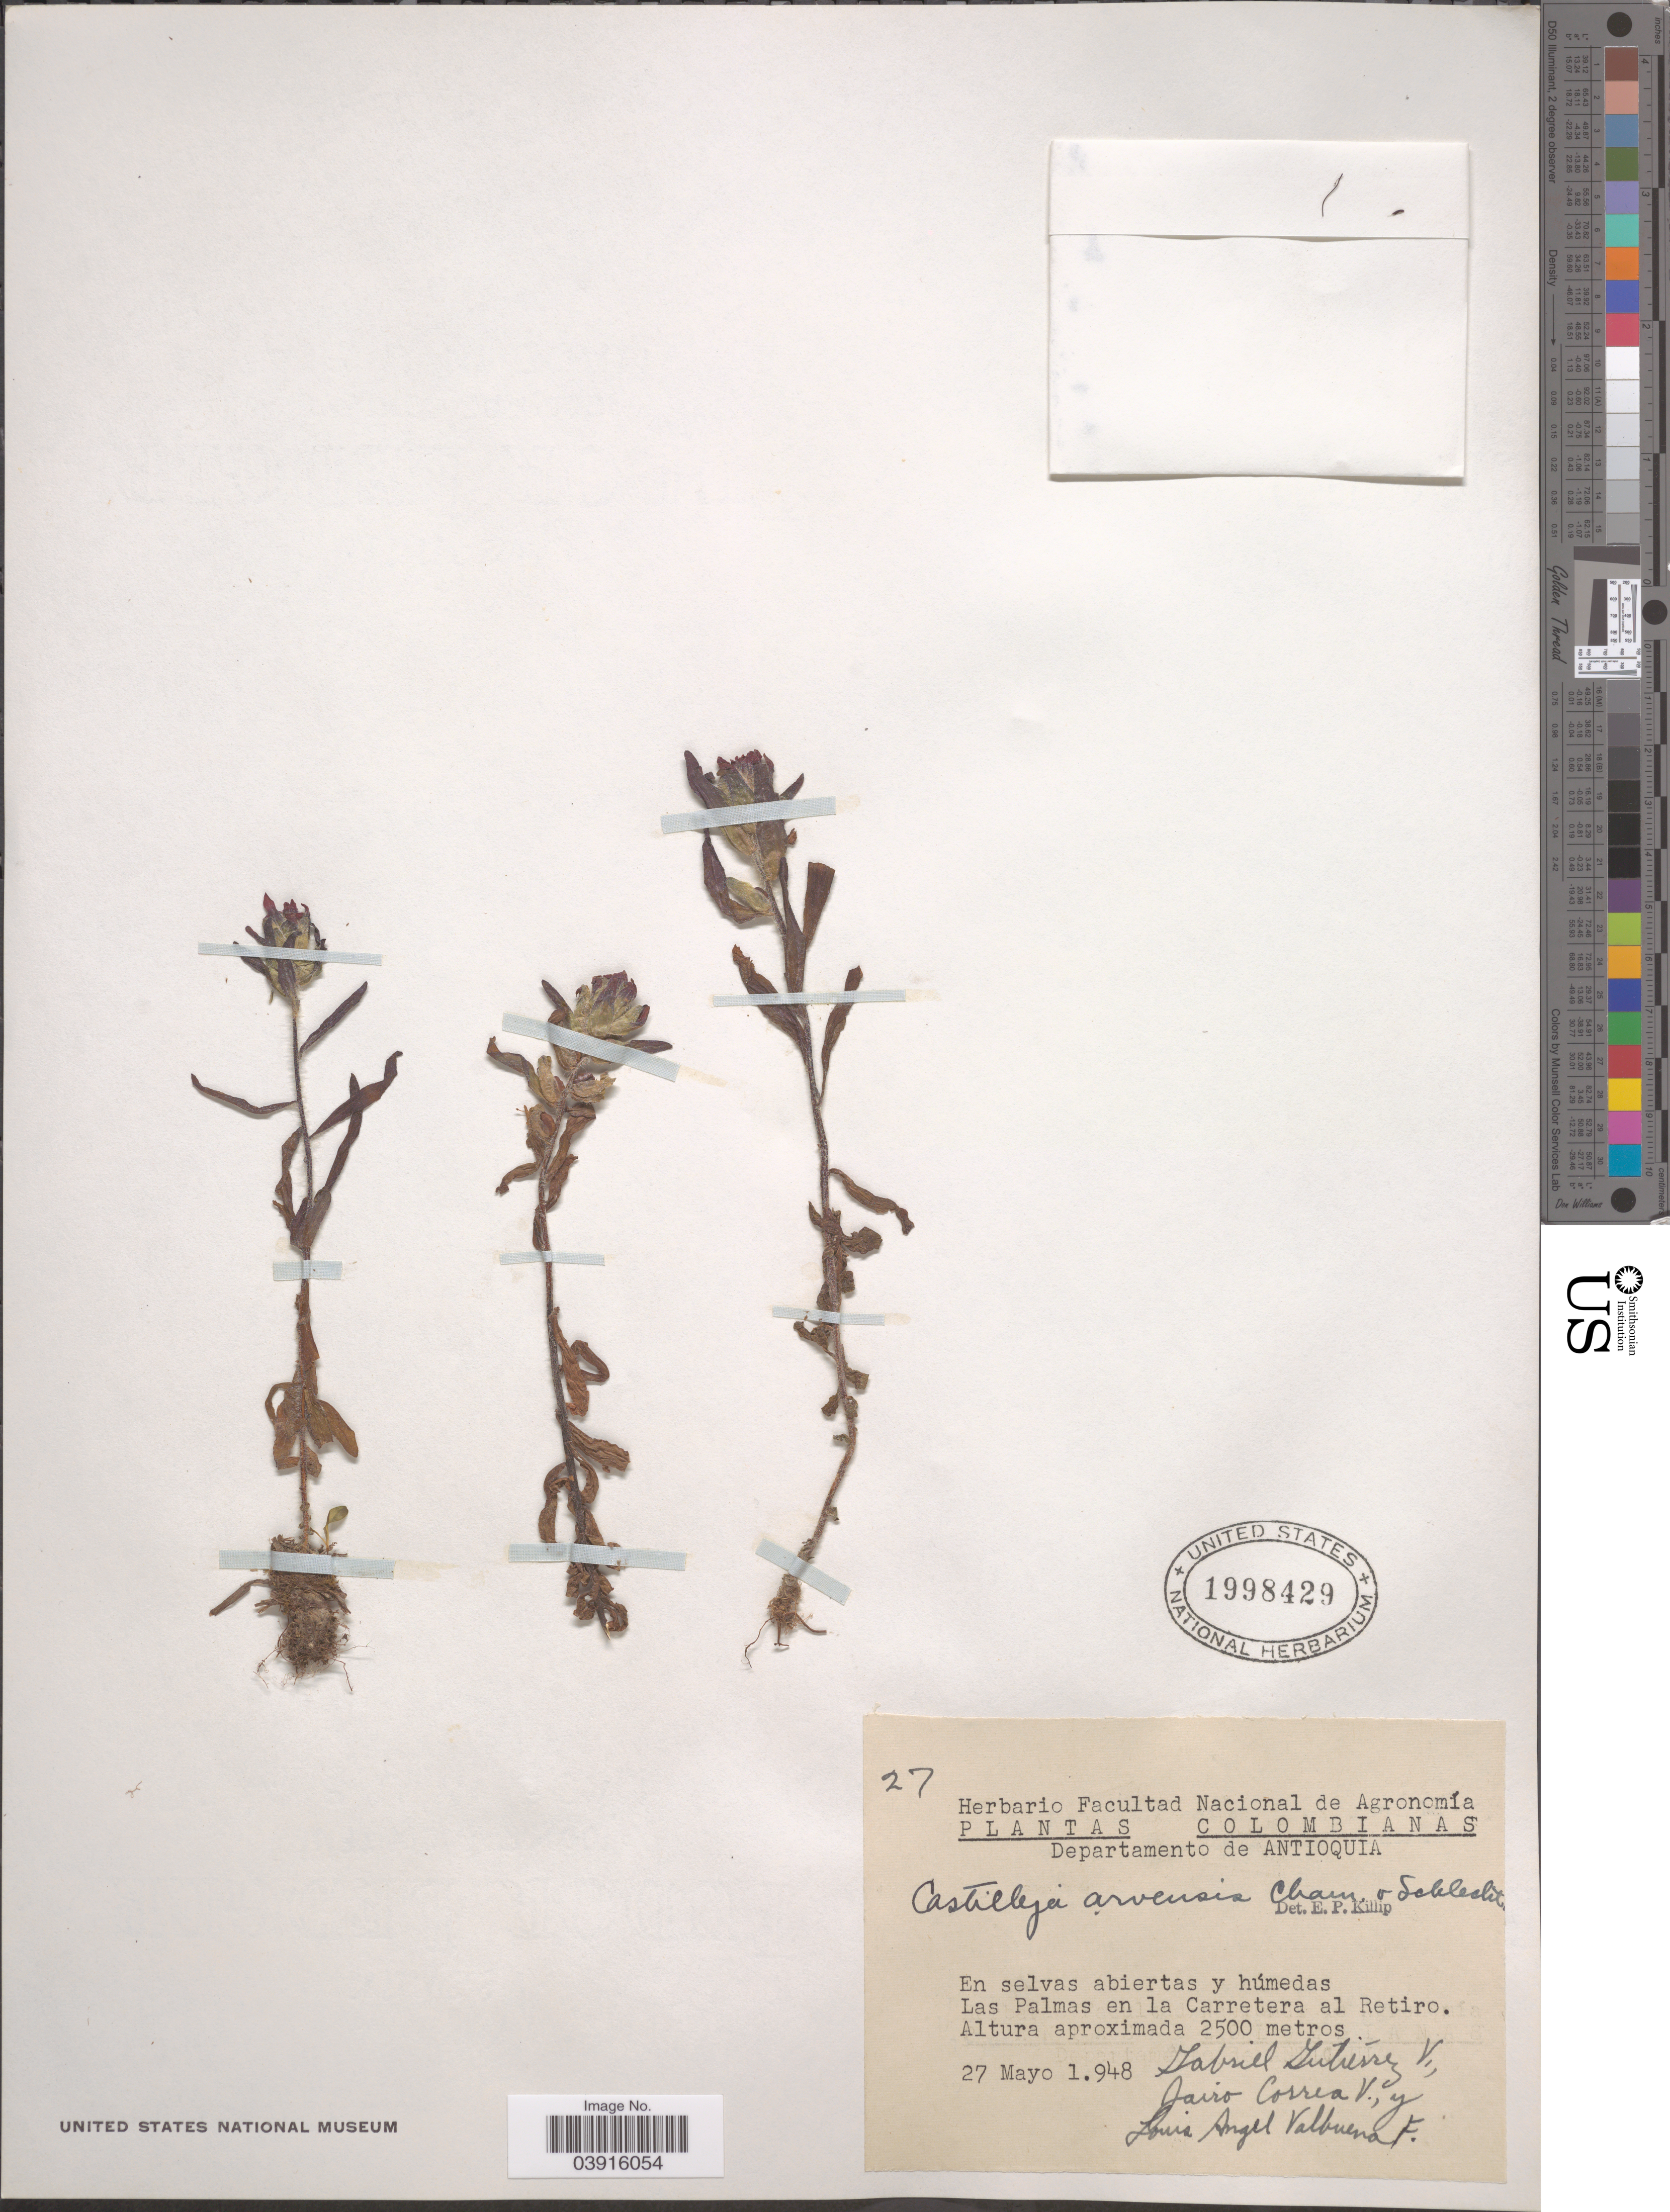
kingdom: Plantae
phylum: Tracheophyta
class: Magnoliopsida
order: Lamiales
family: Orobanchaceae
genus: Castilleja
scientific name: Castilleja arvensis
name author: Schltdl. & Cham.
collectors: G. Gutiérrez V., J. Correa & L. Valbuena T.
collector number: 27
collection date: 1948-05-27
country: Colombia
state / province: Antioquia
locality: Departamento de Antioquia. Las Palmas en la Carretera al Retiro.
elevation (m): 2500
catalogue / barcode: US 1998429